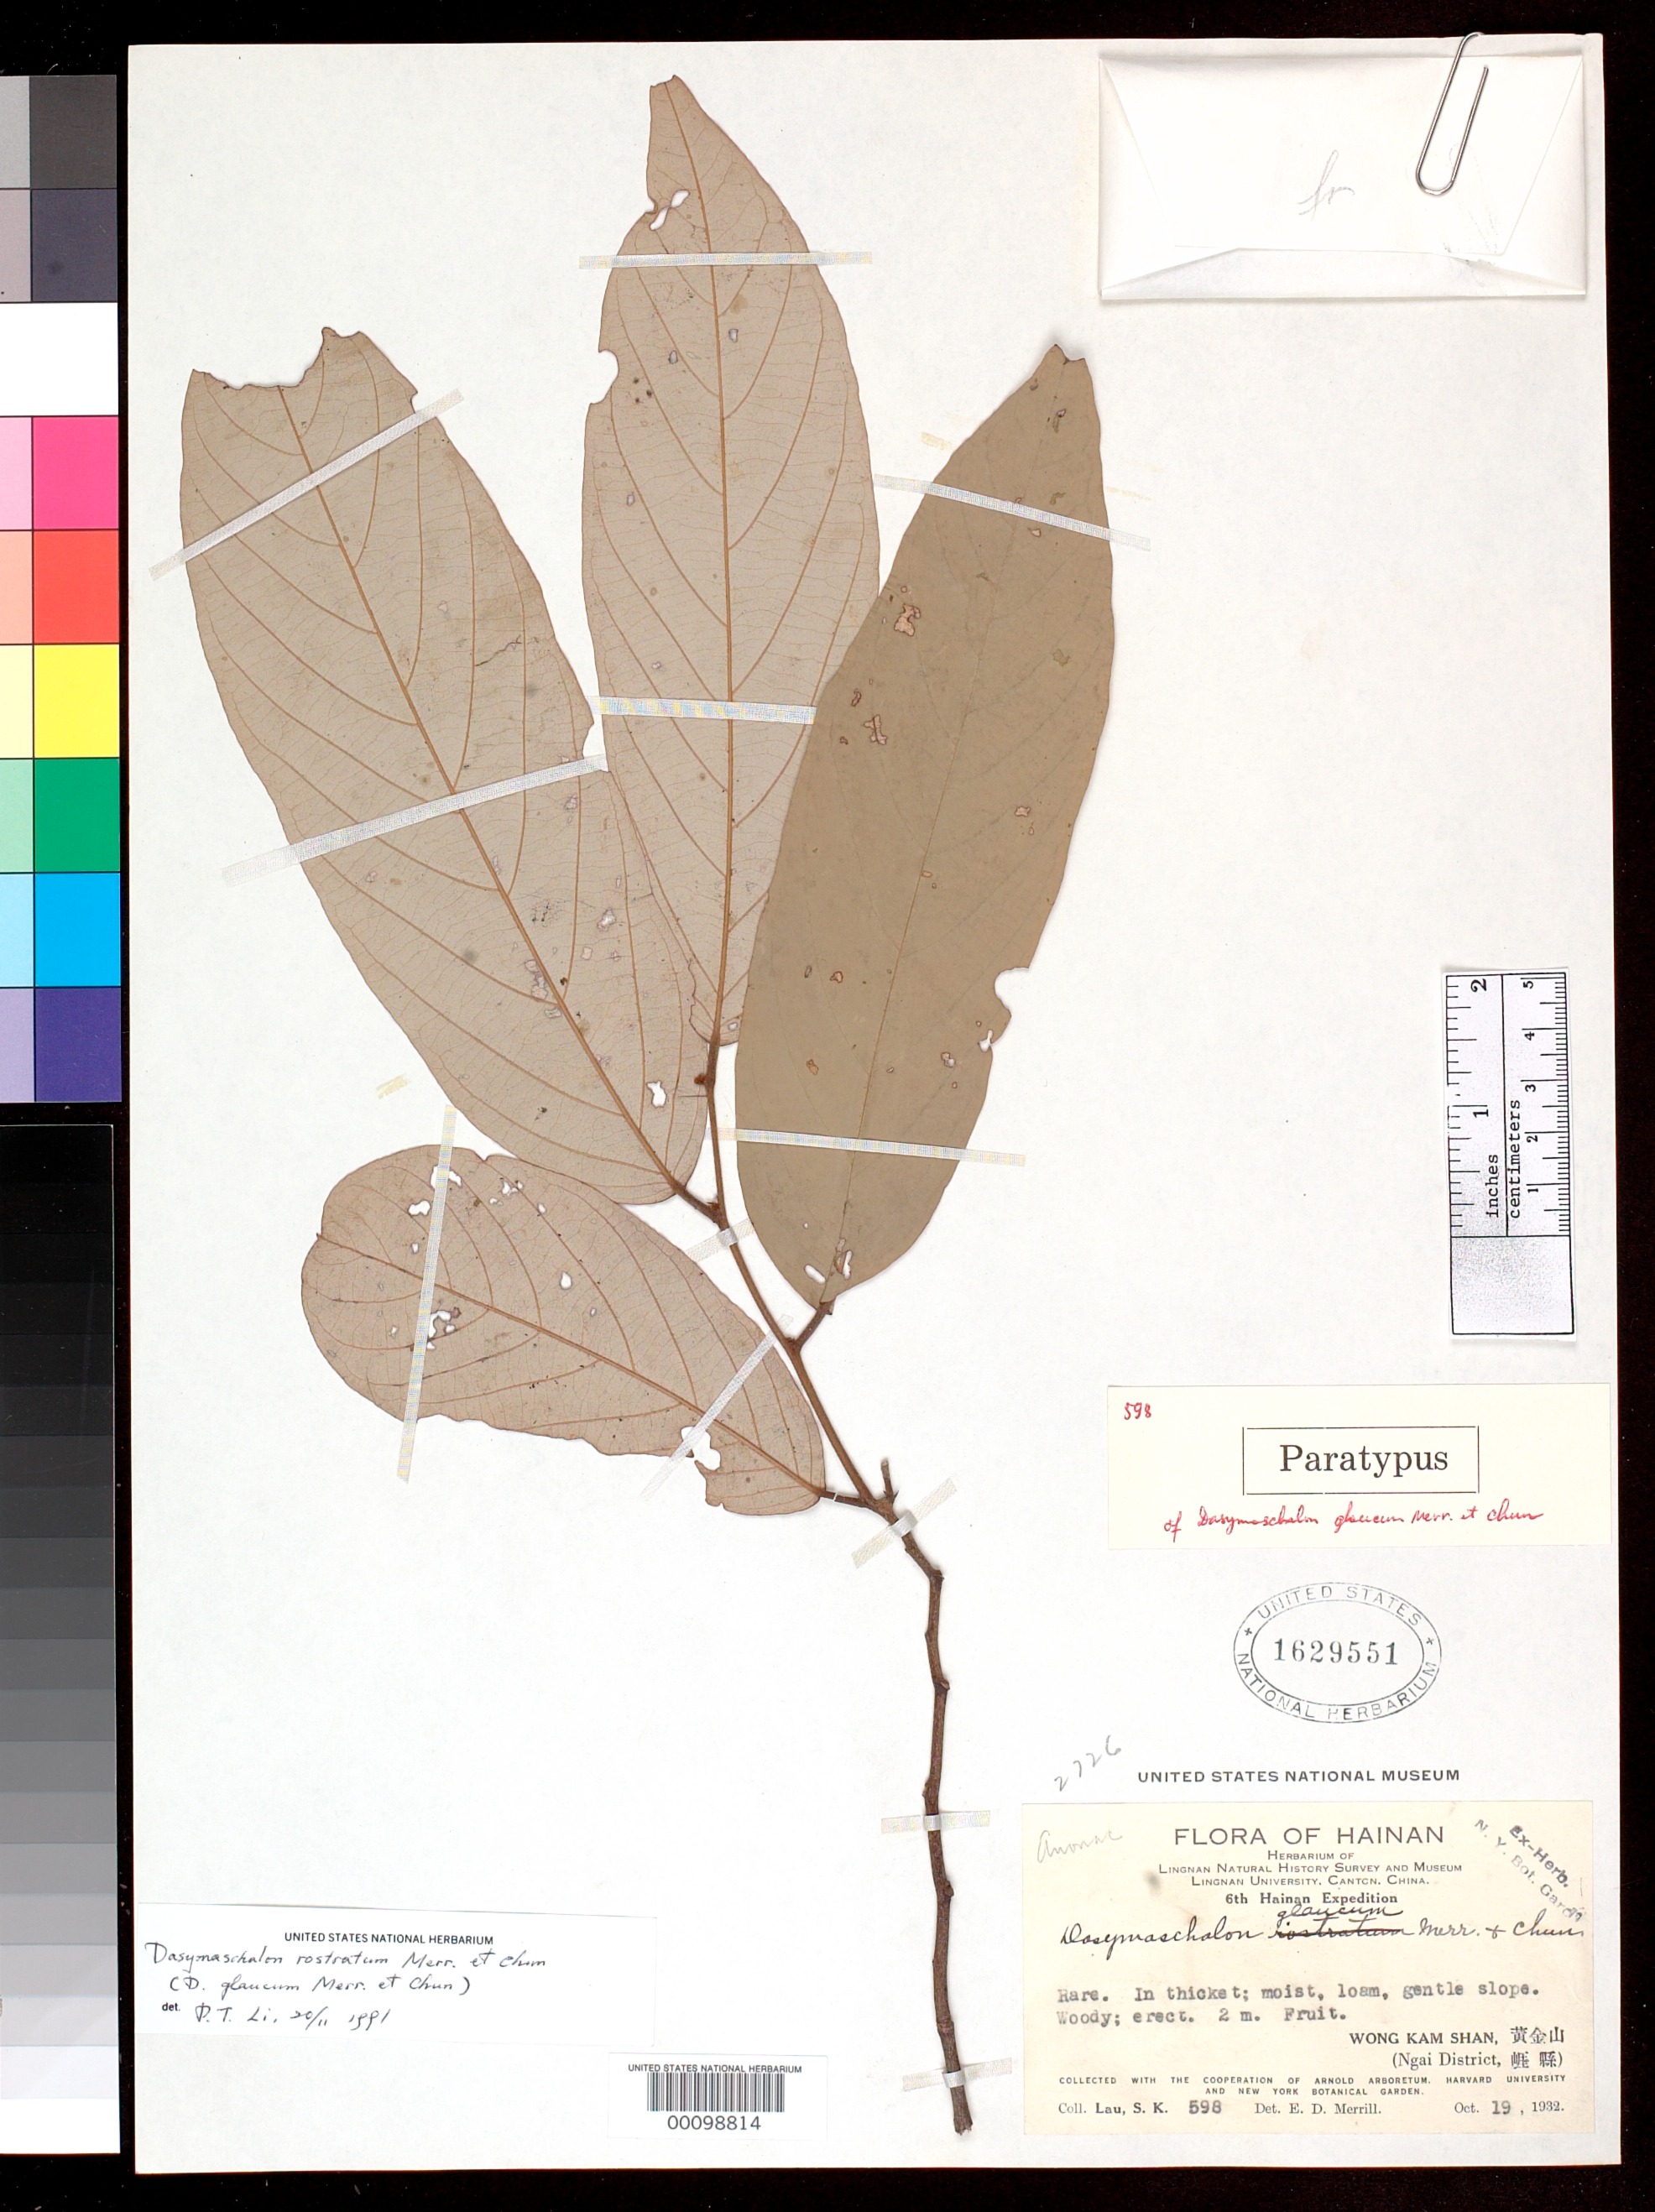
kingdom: Plantae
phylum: Tracheophyta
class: Magnoliopsida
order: Magnoliales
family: Annonaceae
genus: Dasymaschalon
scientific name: Dasymaschalon glaucum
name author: Merr. & Chun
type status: Paratype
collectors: S. K. Lau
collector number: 598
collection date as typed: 19 Oct 1932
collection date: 1932-10-19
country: China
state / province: Hainan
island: Hainan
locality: Ngai Dist., Waong Kamshan.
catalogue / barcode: US 1629551